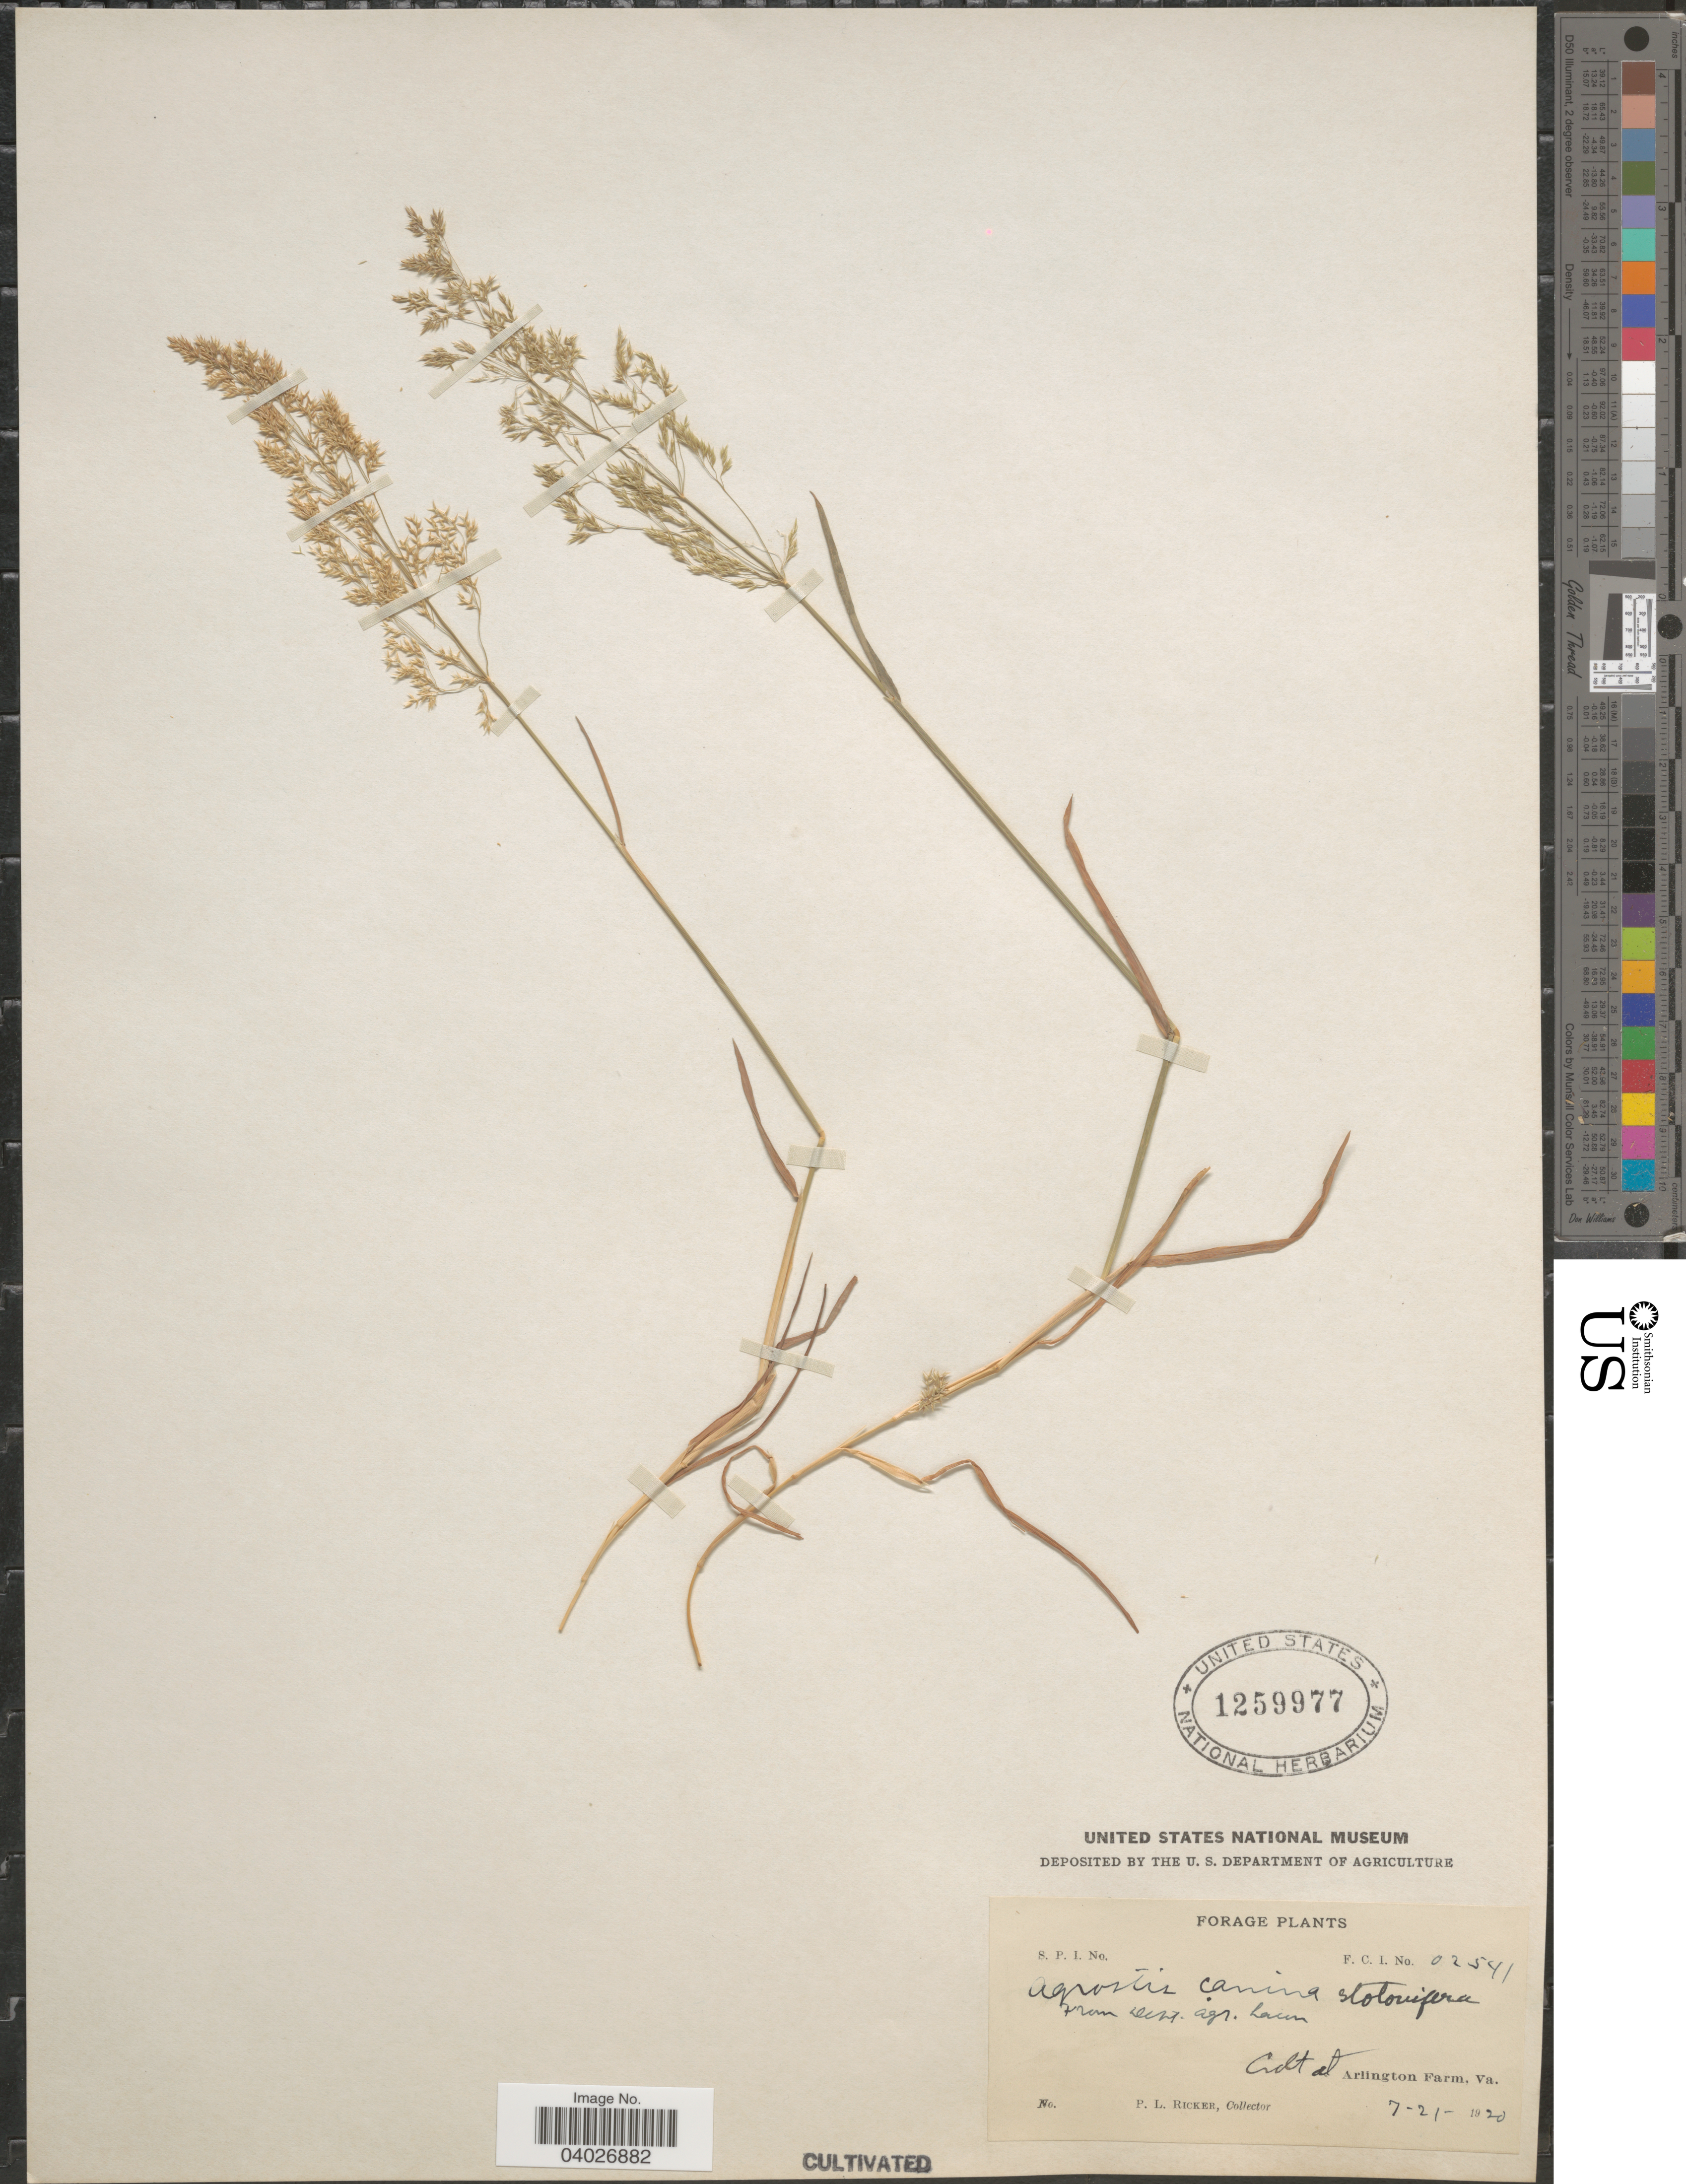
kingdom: Plantae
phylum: Tracheophyta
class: Liliopsida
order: Poales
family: Poaceae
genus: Agrostis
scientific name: Agrostis canina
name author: L.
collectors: P. Ricker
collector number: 02541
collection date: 1920-07-21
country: United States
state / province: Virginia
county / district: Arlington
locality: At Arlington Farm.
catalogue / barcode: US 1259977